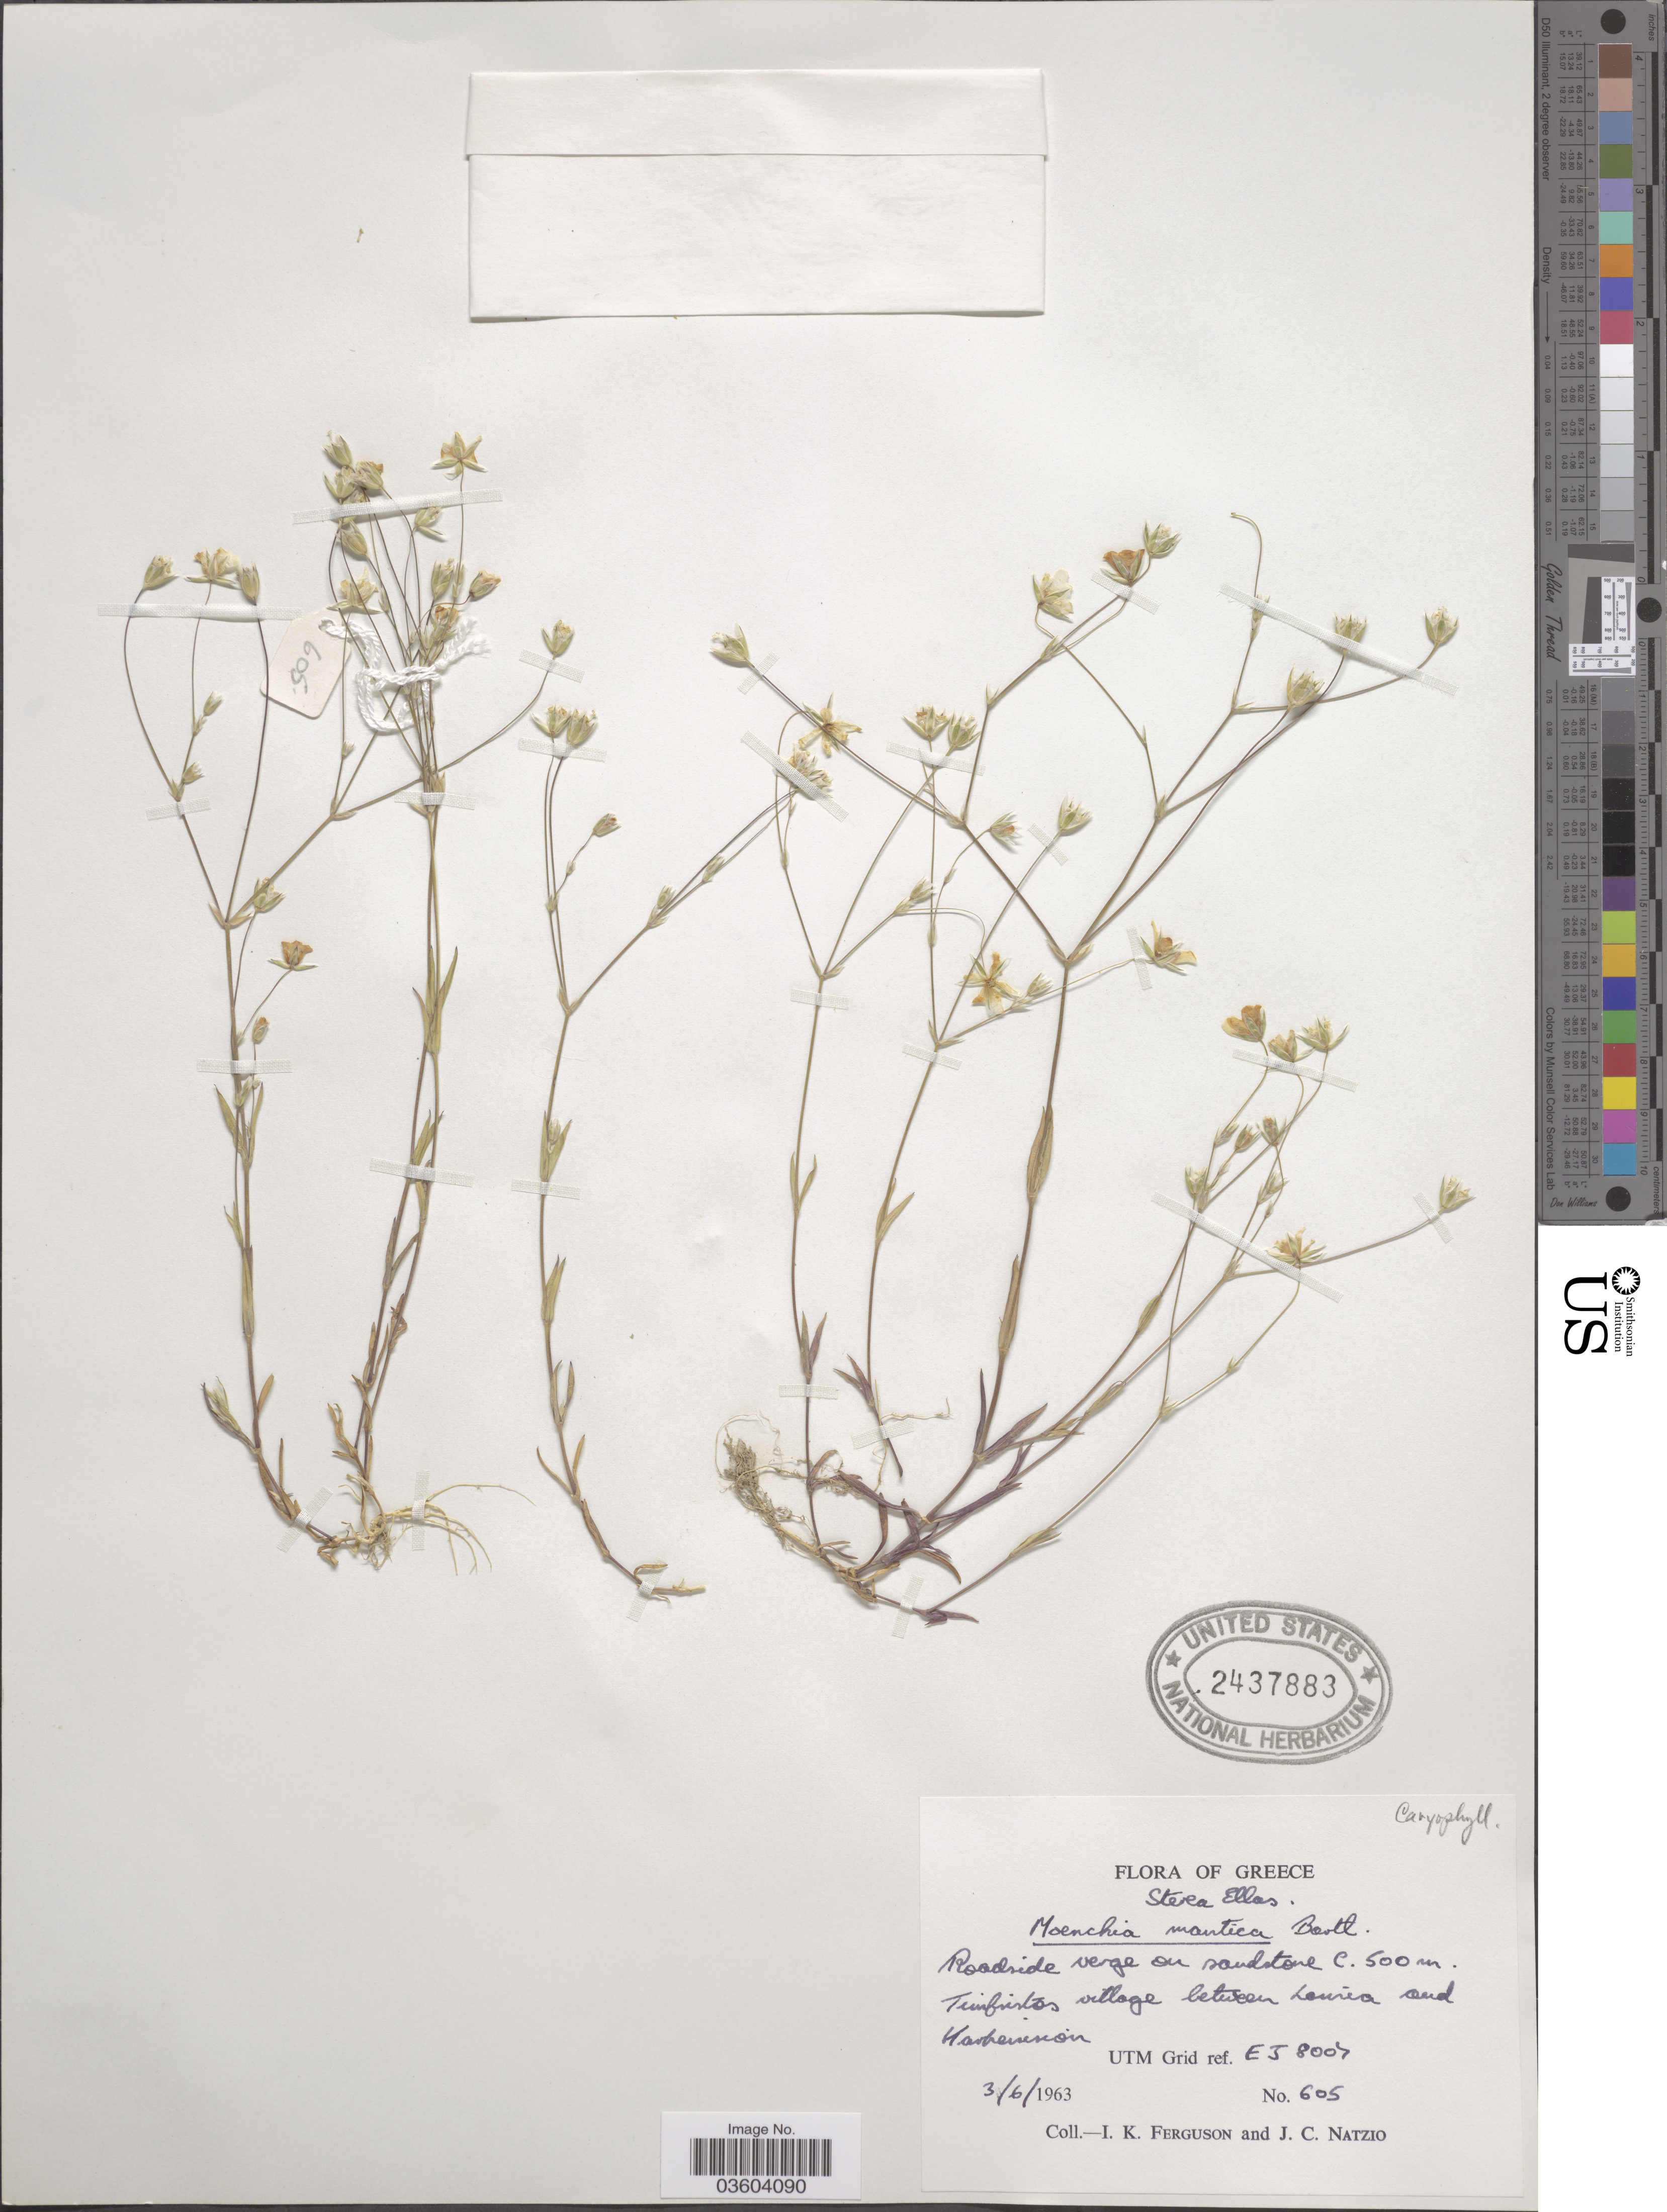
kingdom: Plantae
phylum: Tracheophyta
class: Magnoliopsida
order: Caryophyllales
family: Caryophyllaceae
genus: Moenchia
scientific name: Moenchia mantica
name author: Bartl.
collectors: I. K. Ferguson & J. Natzio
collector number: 605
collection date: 1963-06-03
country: Greece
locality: Sterea Ellas. Roadside verge on sandstone C. 500 m. Timfristos village between Lamia and Karbenision. UTM Grid ref. EJ 8007.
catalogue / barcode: US 2437883